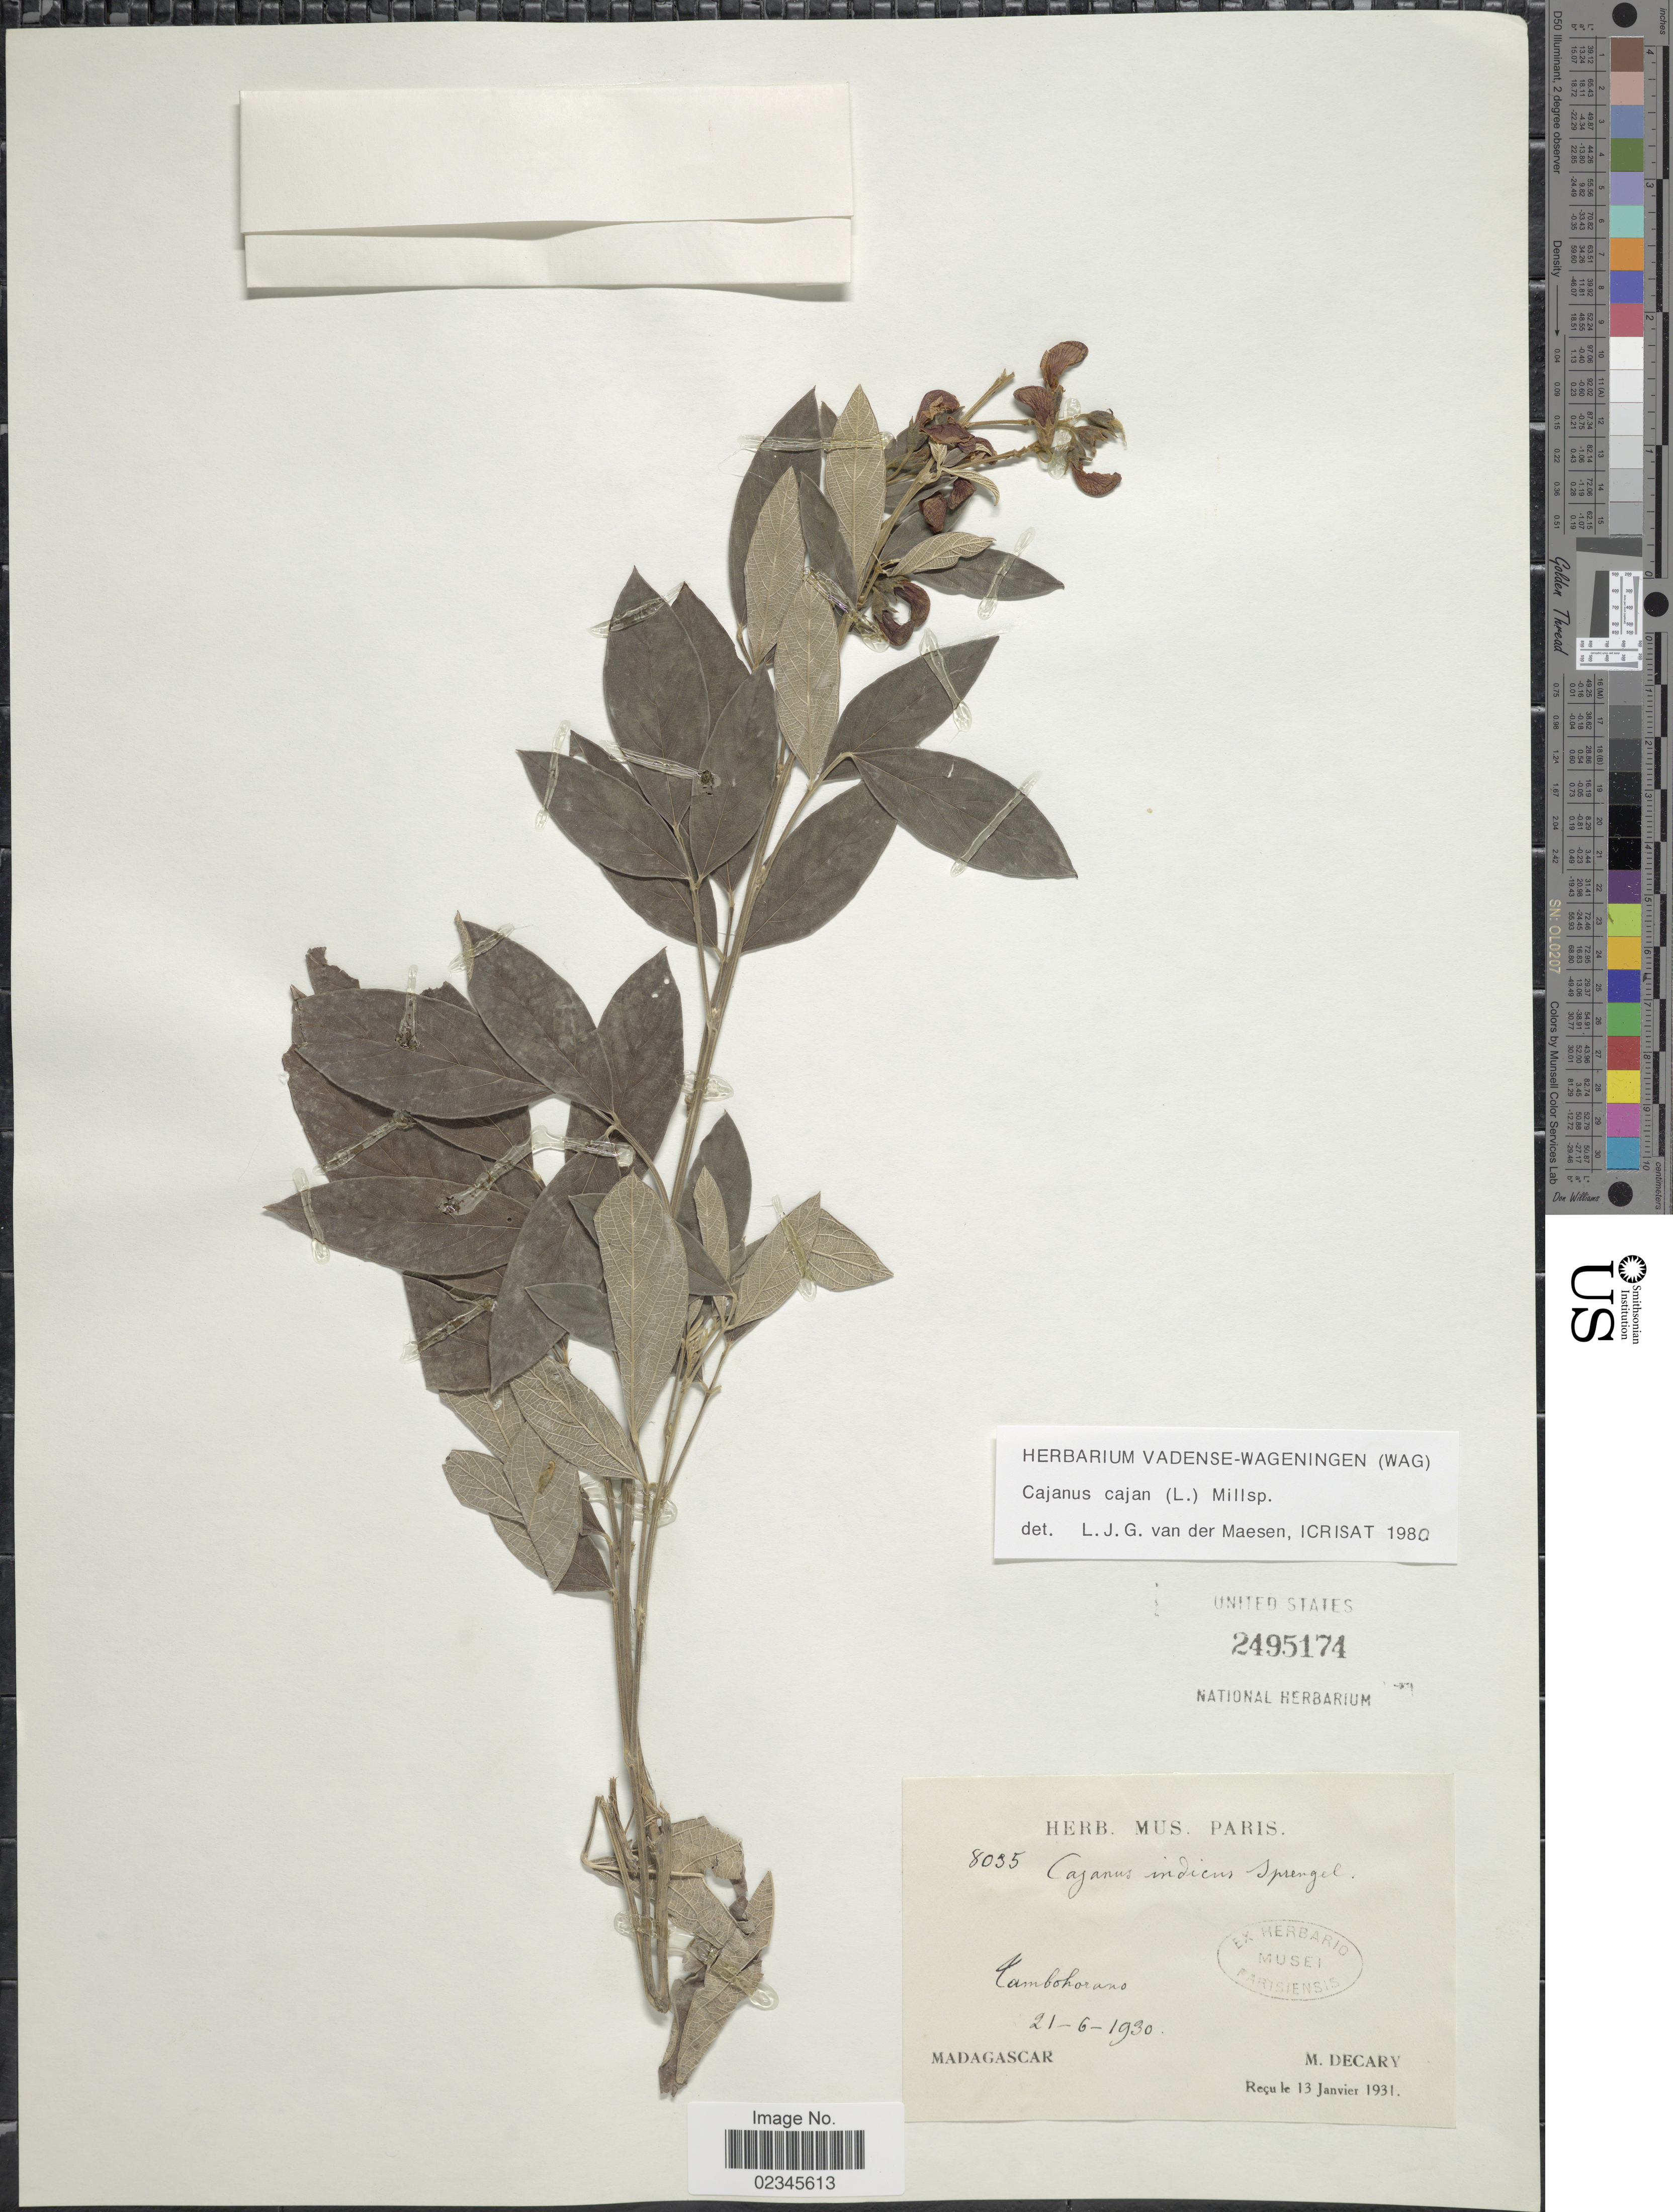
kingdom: Plantae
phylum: Tracheophyta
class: Magnoliopsida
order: Fabales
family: Fabaceae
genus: Cajanus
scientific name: Cajanus cajan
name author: (L.) Huth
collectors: R. Decary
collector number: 8035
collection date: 1930-06-21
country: Madagascar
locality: Cambohorano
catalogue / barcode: US 2495174